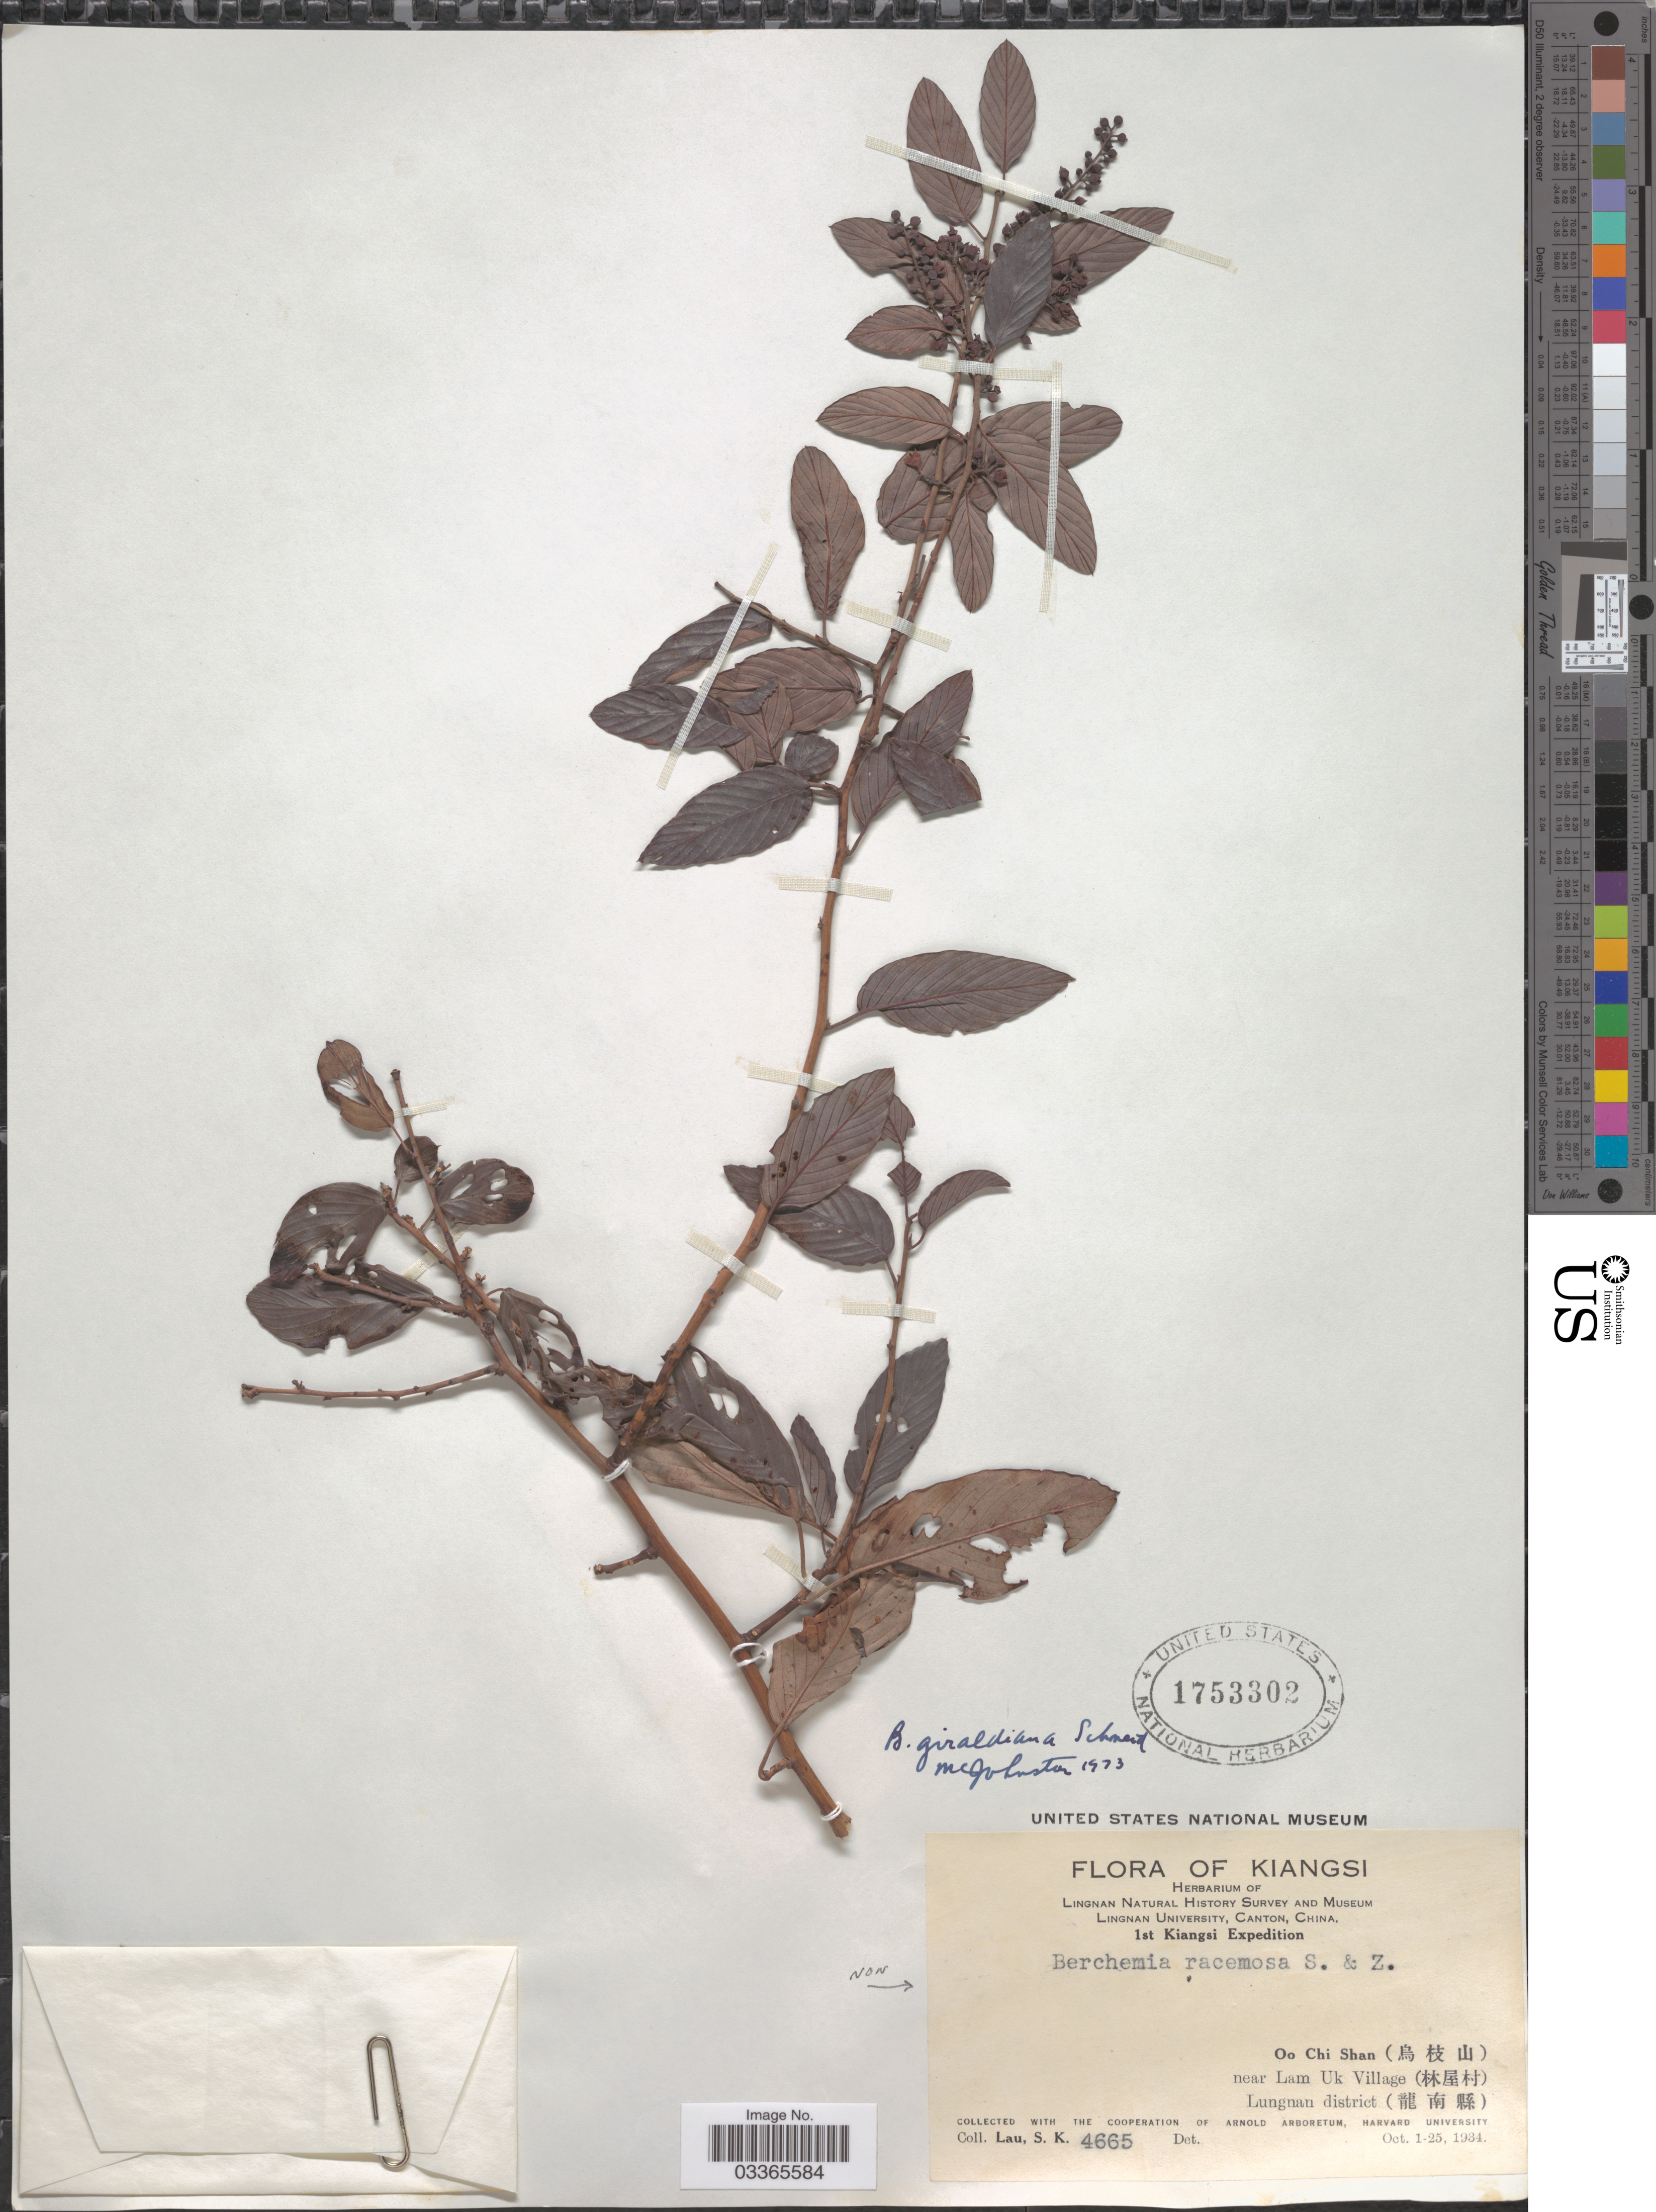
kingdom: Plantae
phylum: Tracheophyta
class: Magnoliopsida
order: Rosales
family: Rhamnaceae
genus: Berchemia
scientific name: Berchemia giraldiana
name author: C.K. Schneid.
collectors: S. K. Lau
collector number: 4665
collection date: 1934-10-01/1934-10-25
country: China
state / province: Jiangxi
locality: Kiangsi, Oo Chi Shan (X) near Lam Uk Village (X), Lungnan district (X).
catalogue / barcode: US 1753302